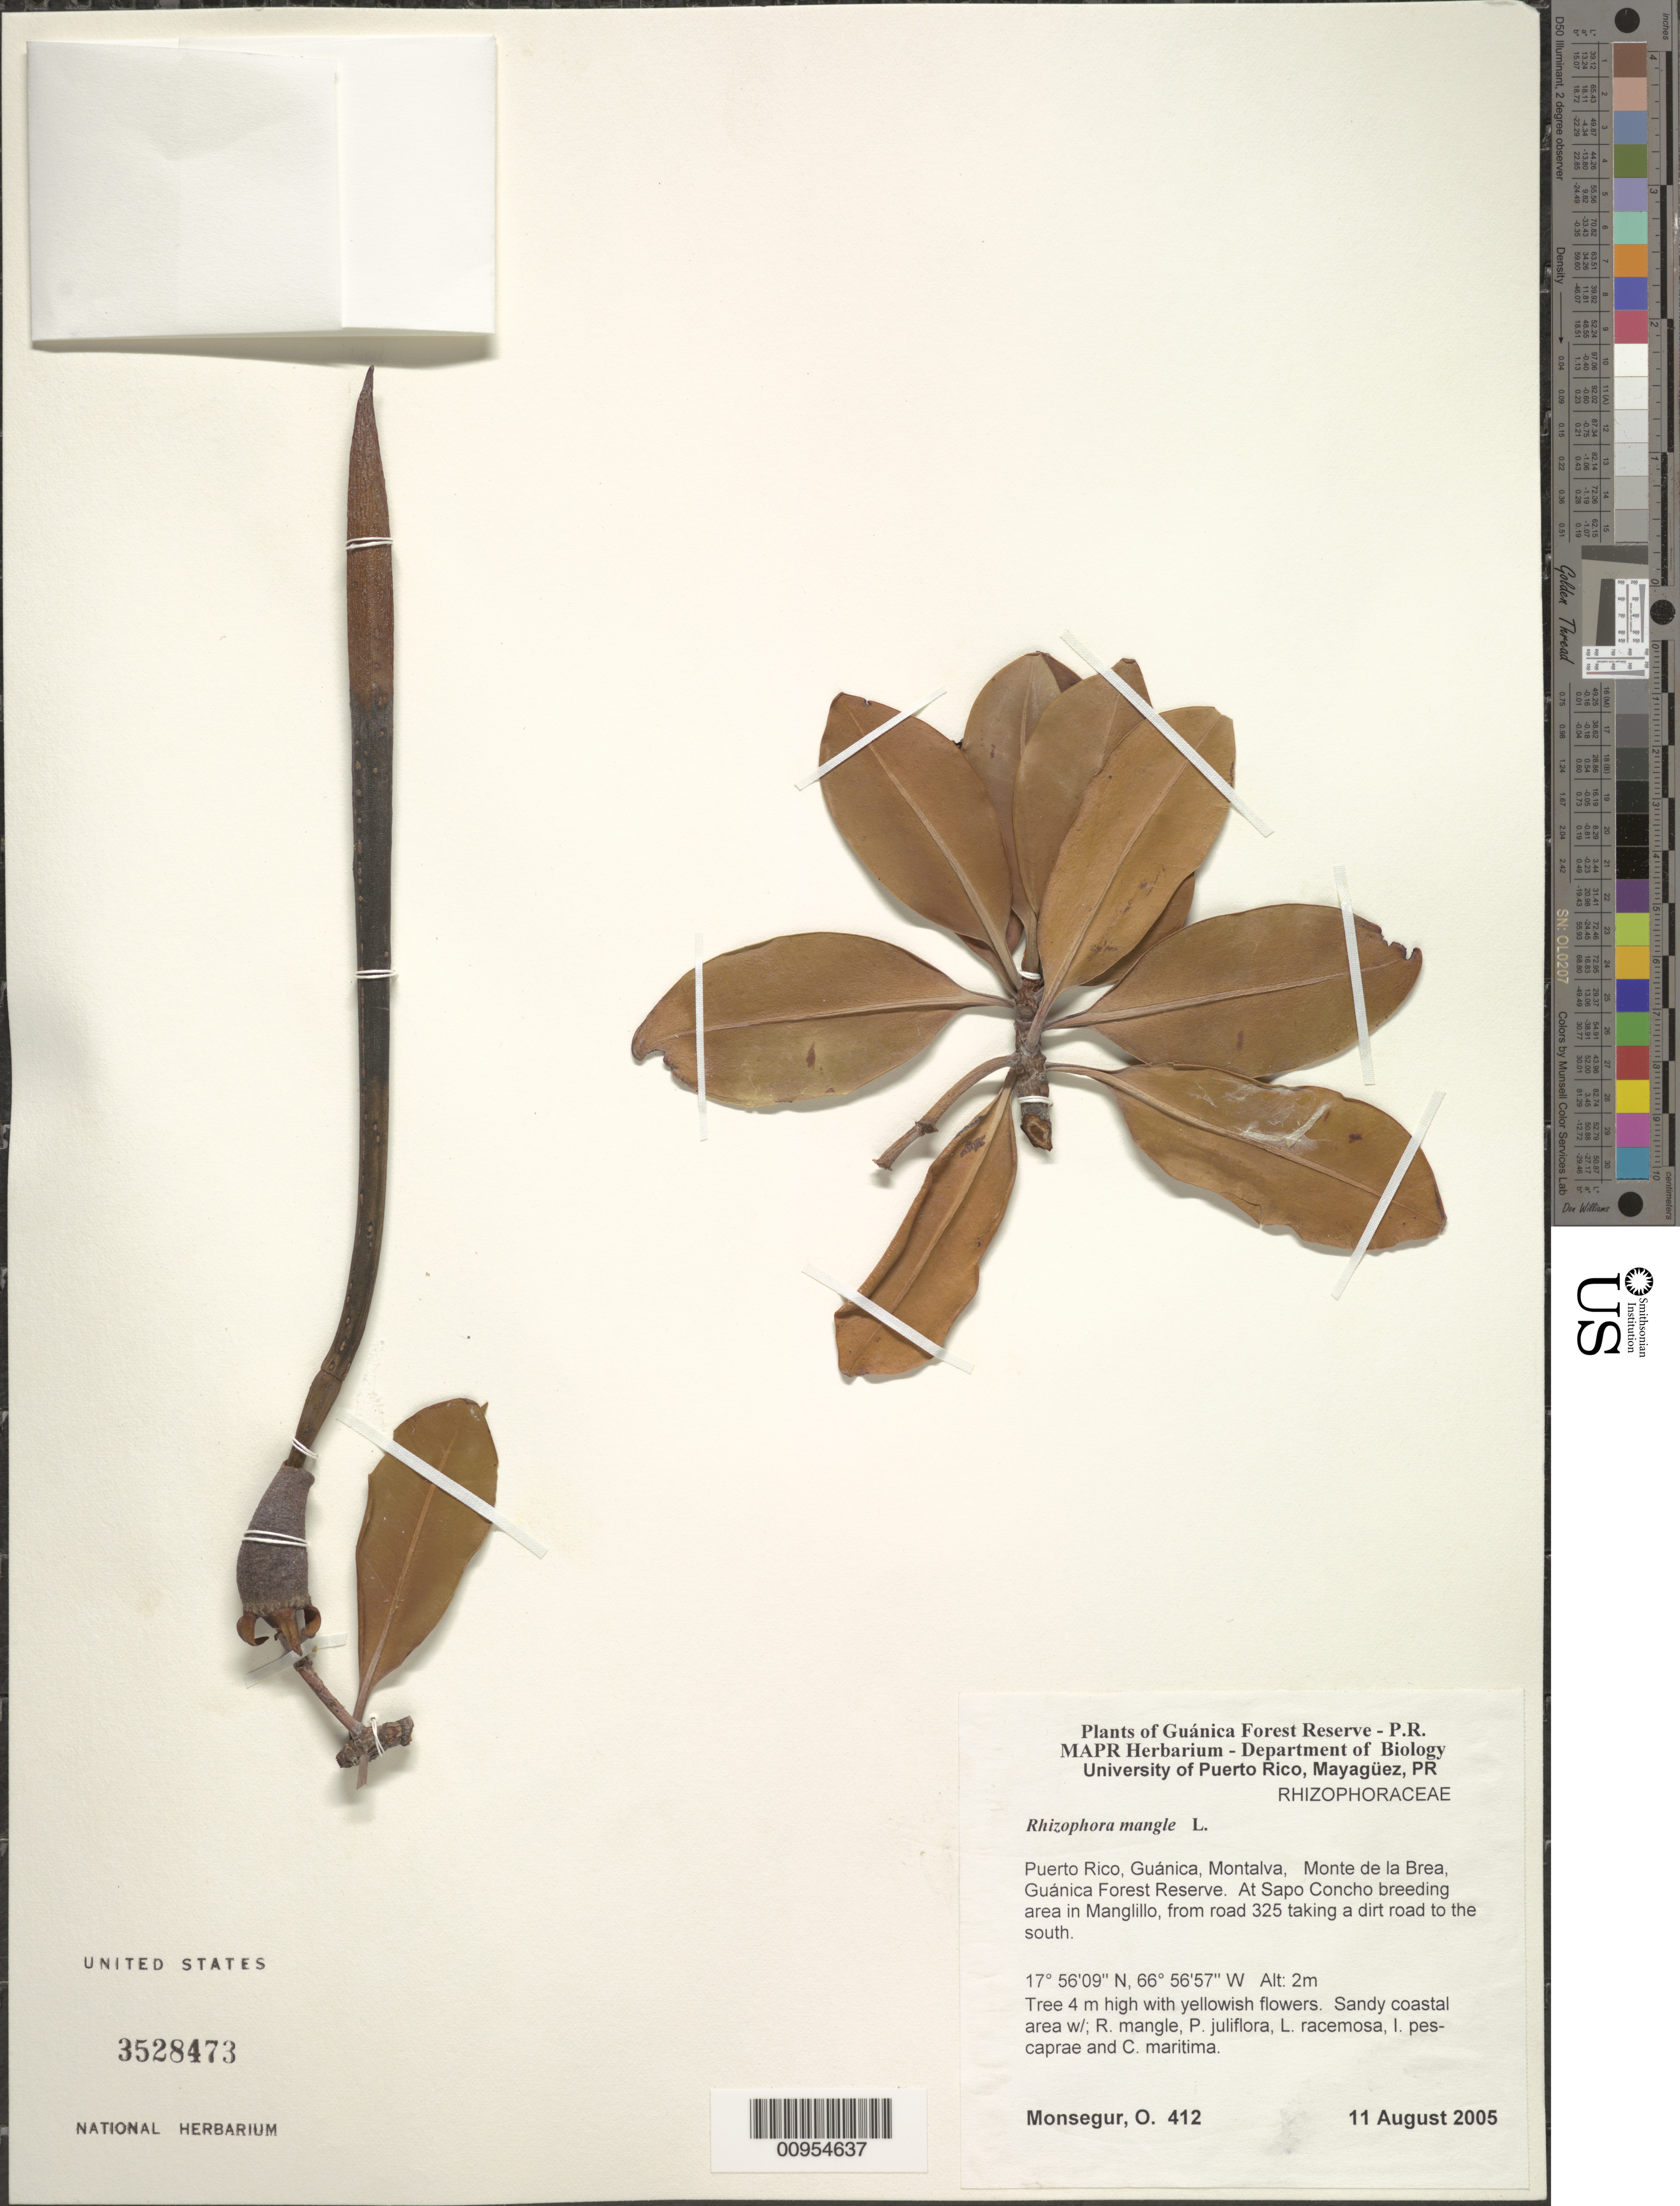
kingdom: Plantae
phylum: Tracheophyta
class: Magnoliopsida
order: Malpighiales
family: Rhizophoraceae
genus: Rhizophora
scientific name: Rhizophora mangle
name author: L.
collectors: O. Monsegur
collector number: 412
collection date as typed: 11 Aug 2005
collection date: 2005-08-11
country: Puerto Rico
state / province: Guánica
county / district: Montalva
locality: Guánica Forest Reserve. Monte de la Brea, at Sapo Concho breeding area in Manglillo, from road 325 taking a dirt road to the south.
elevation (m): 2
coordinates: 17.56093, 66.5657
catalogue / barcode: US 3528473